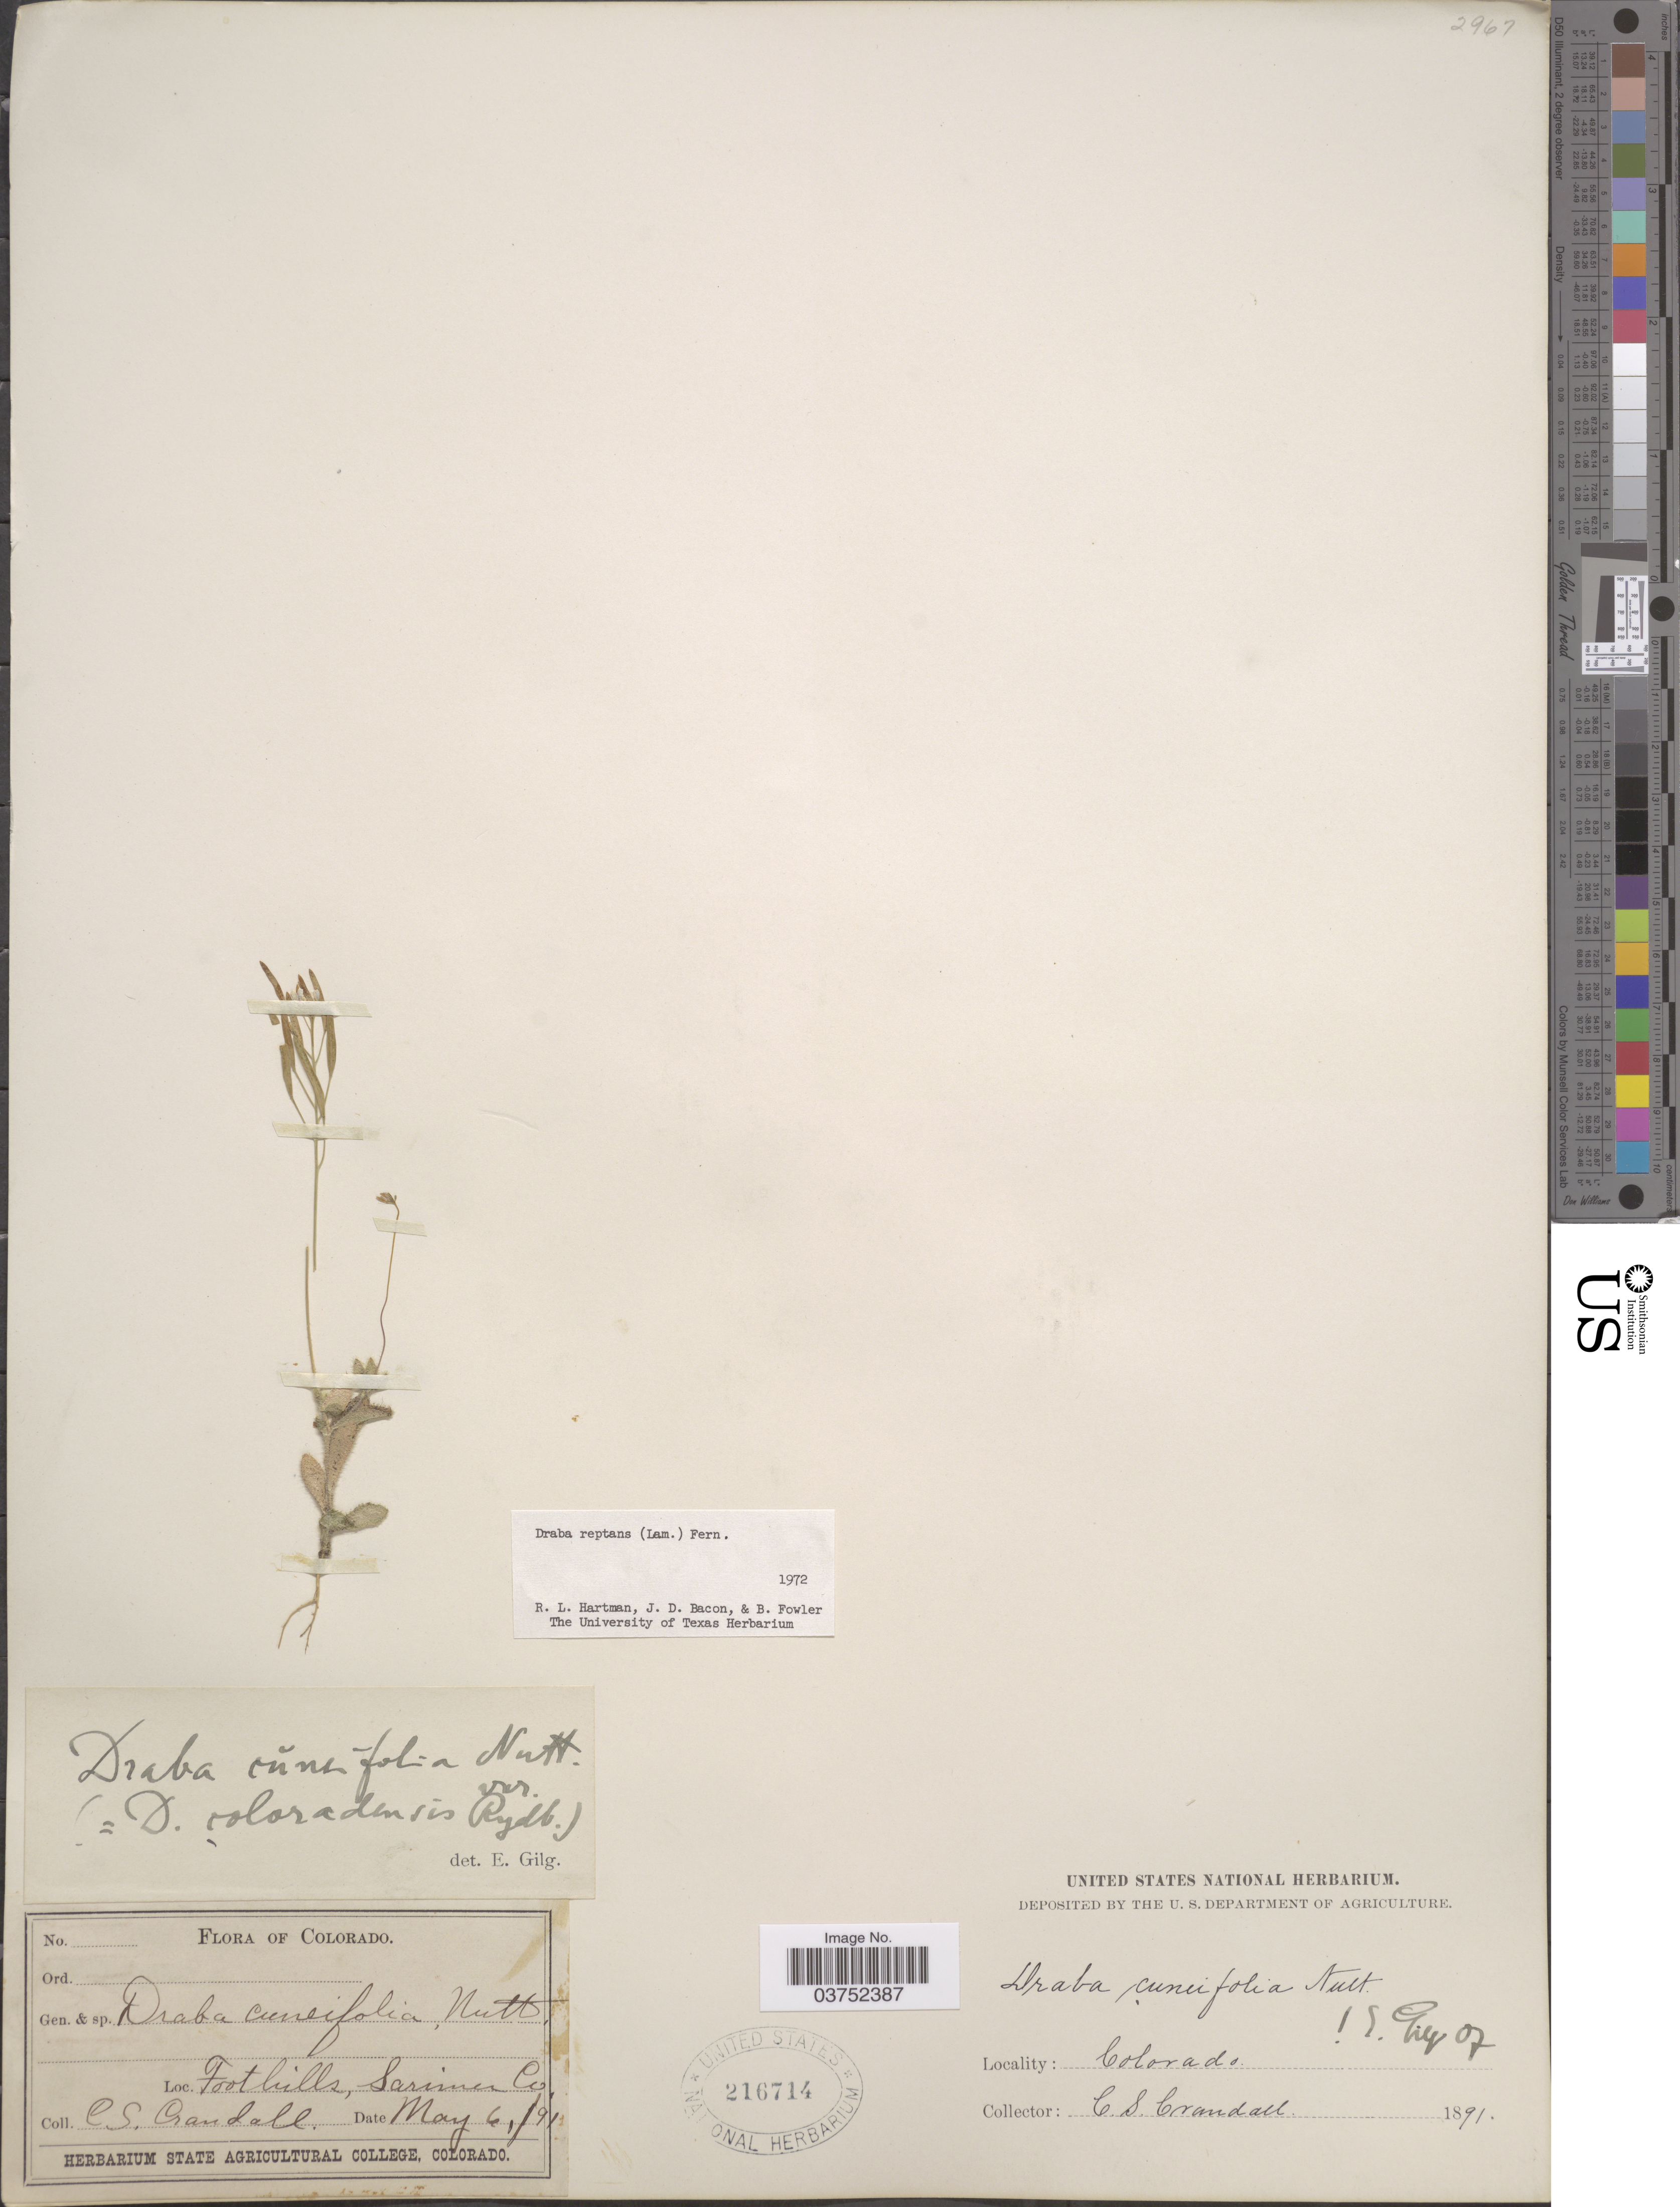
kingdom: Plantae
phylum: Tracheophyta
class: Magnoliopsida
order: Brassicales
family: Brassicaceae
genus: Draba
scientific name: Draba reptans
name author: (Lam.) Fernald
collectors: C. Crandall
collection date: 1891-05-06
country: United States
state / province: Colorado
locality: Foothills, Larimer Co.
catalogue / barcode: US 216714